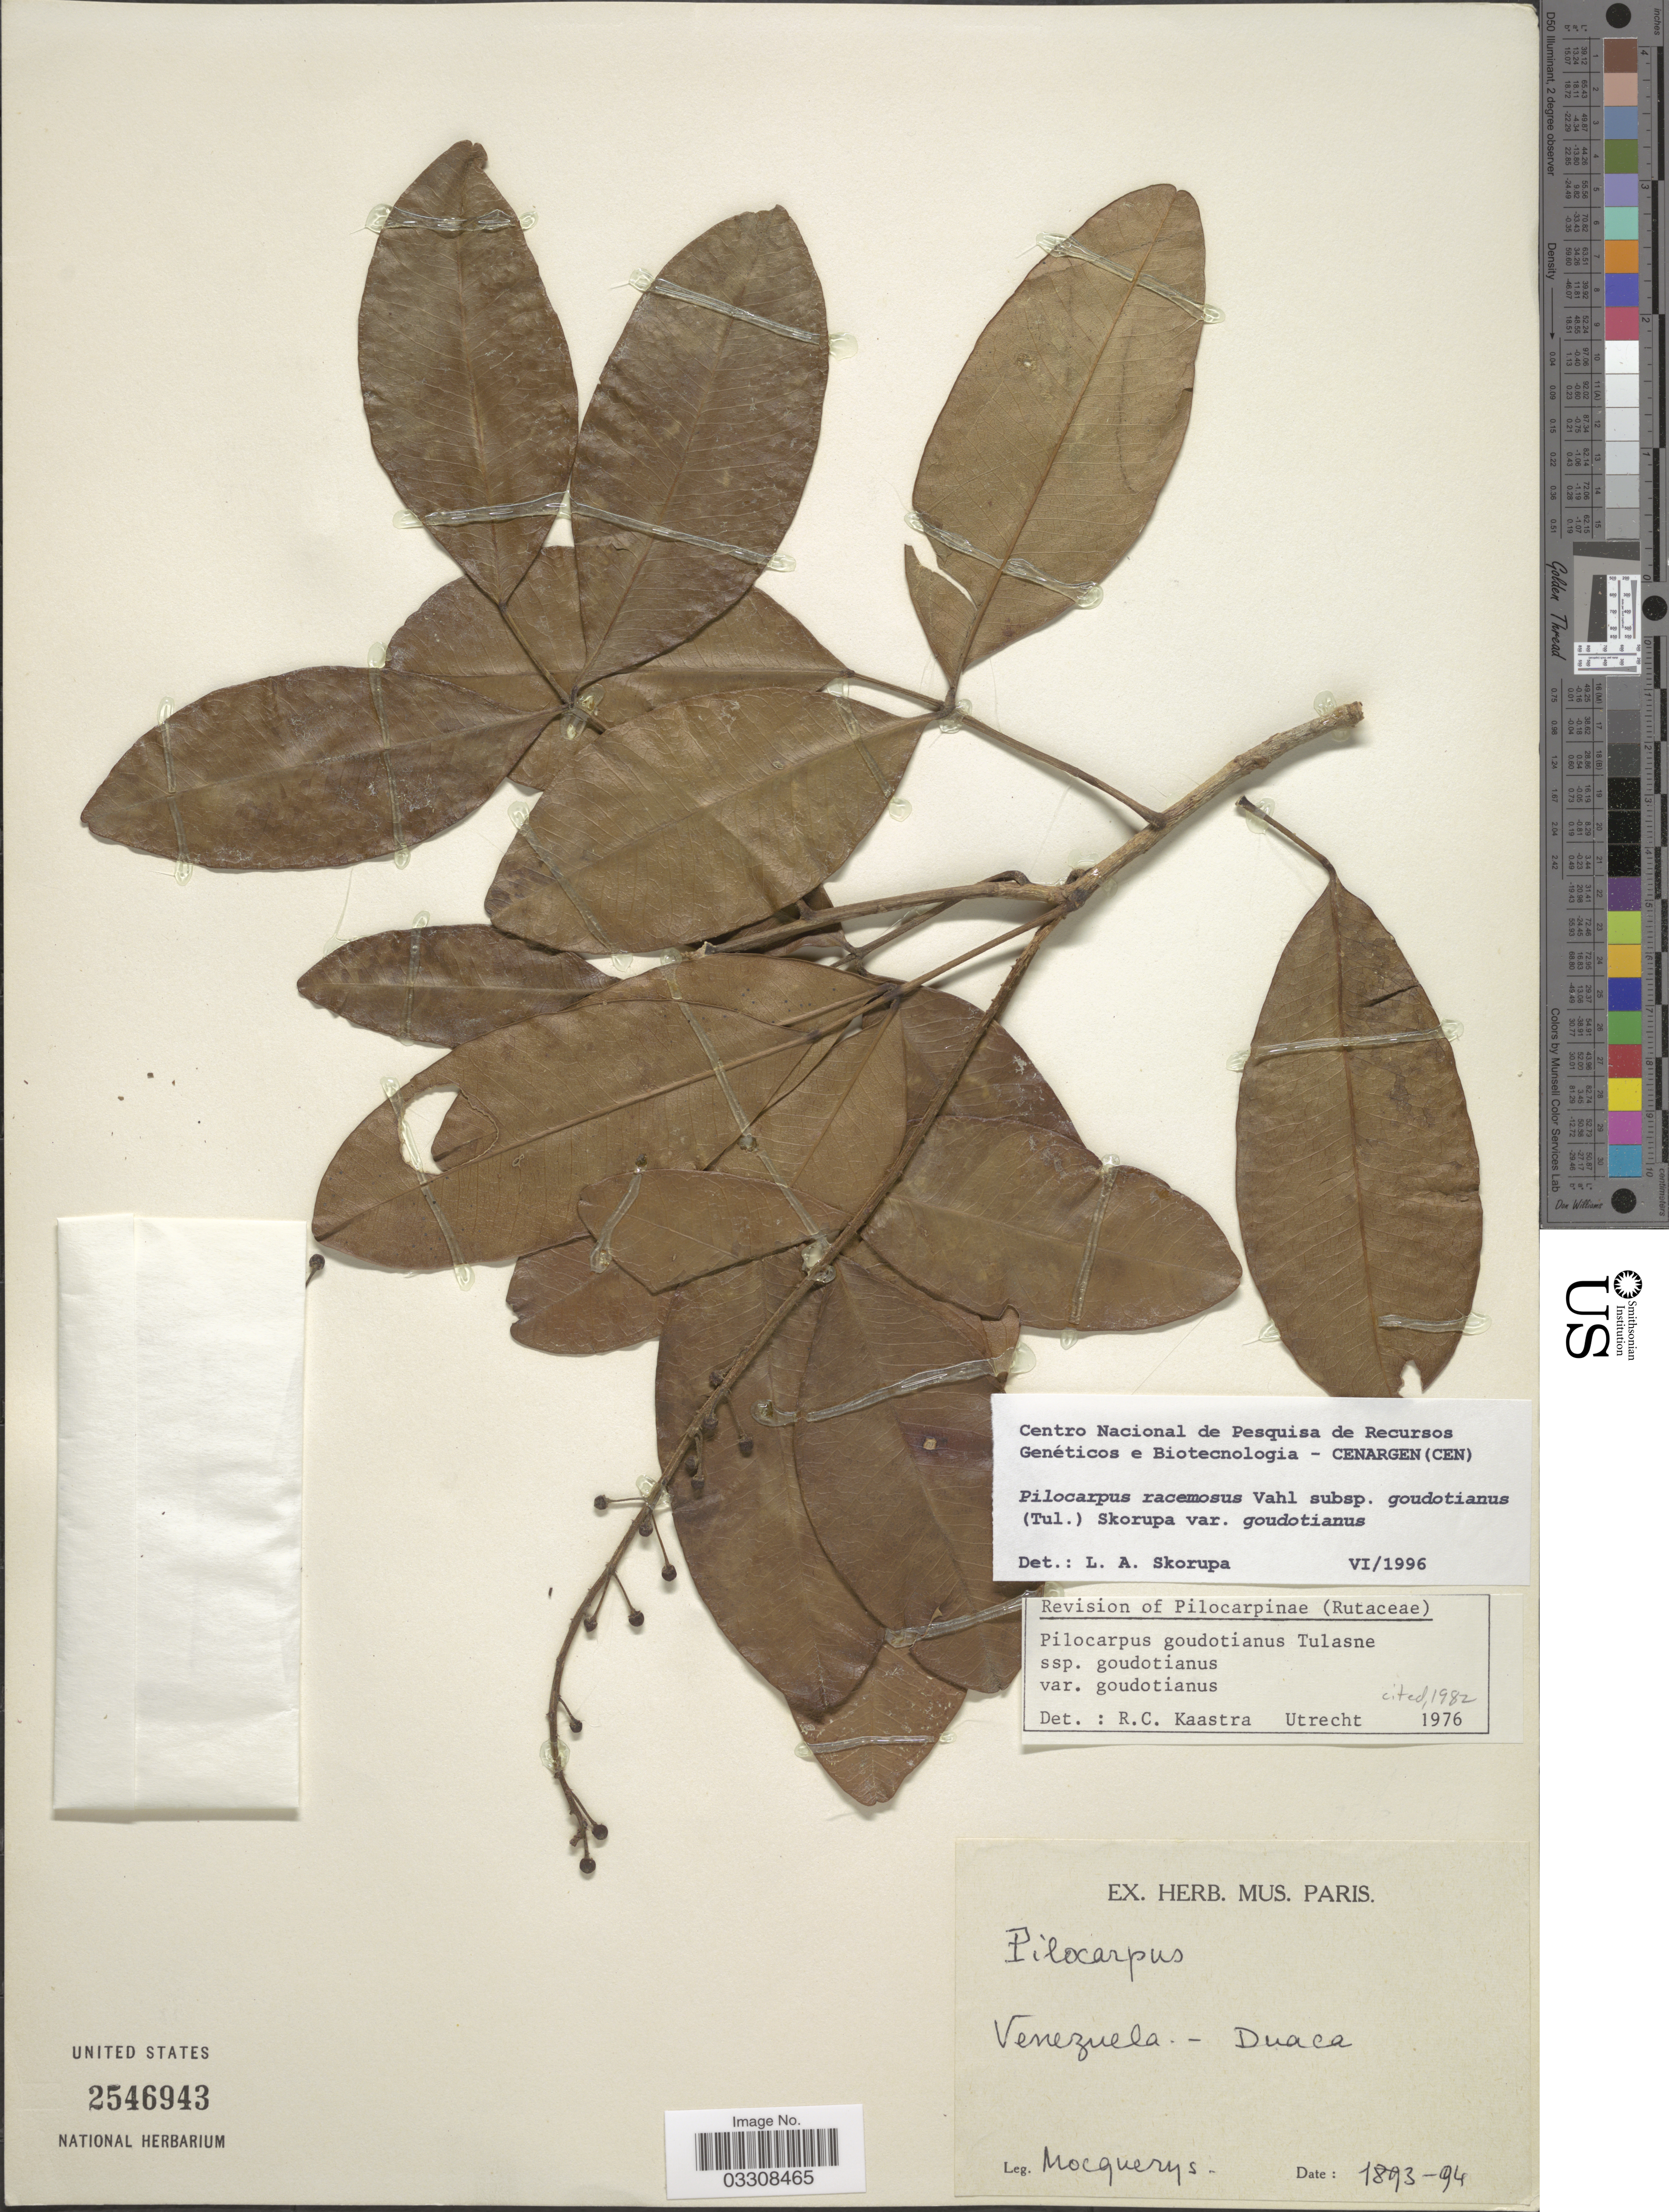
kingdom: Plantae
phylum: Tracheophyta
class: Magnoliopsida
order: Sapindales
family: Rutaceae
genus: Pilocarpus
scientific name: Pilocarpus racemosus subsp. goudotianus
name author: (Tul.) Skorupa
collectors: A. Mocquerys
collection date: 1893/1894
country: Venezuela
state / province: Lara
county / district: Crespo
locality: Duaca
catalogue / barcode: US 2546943